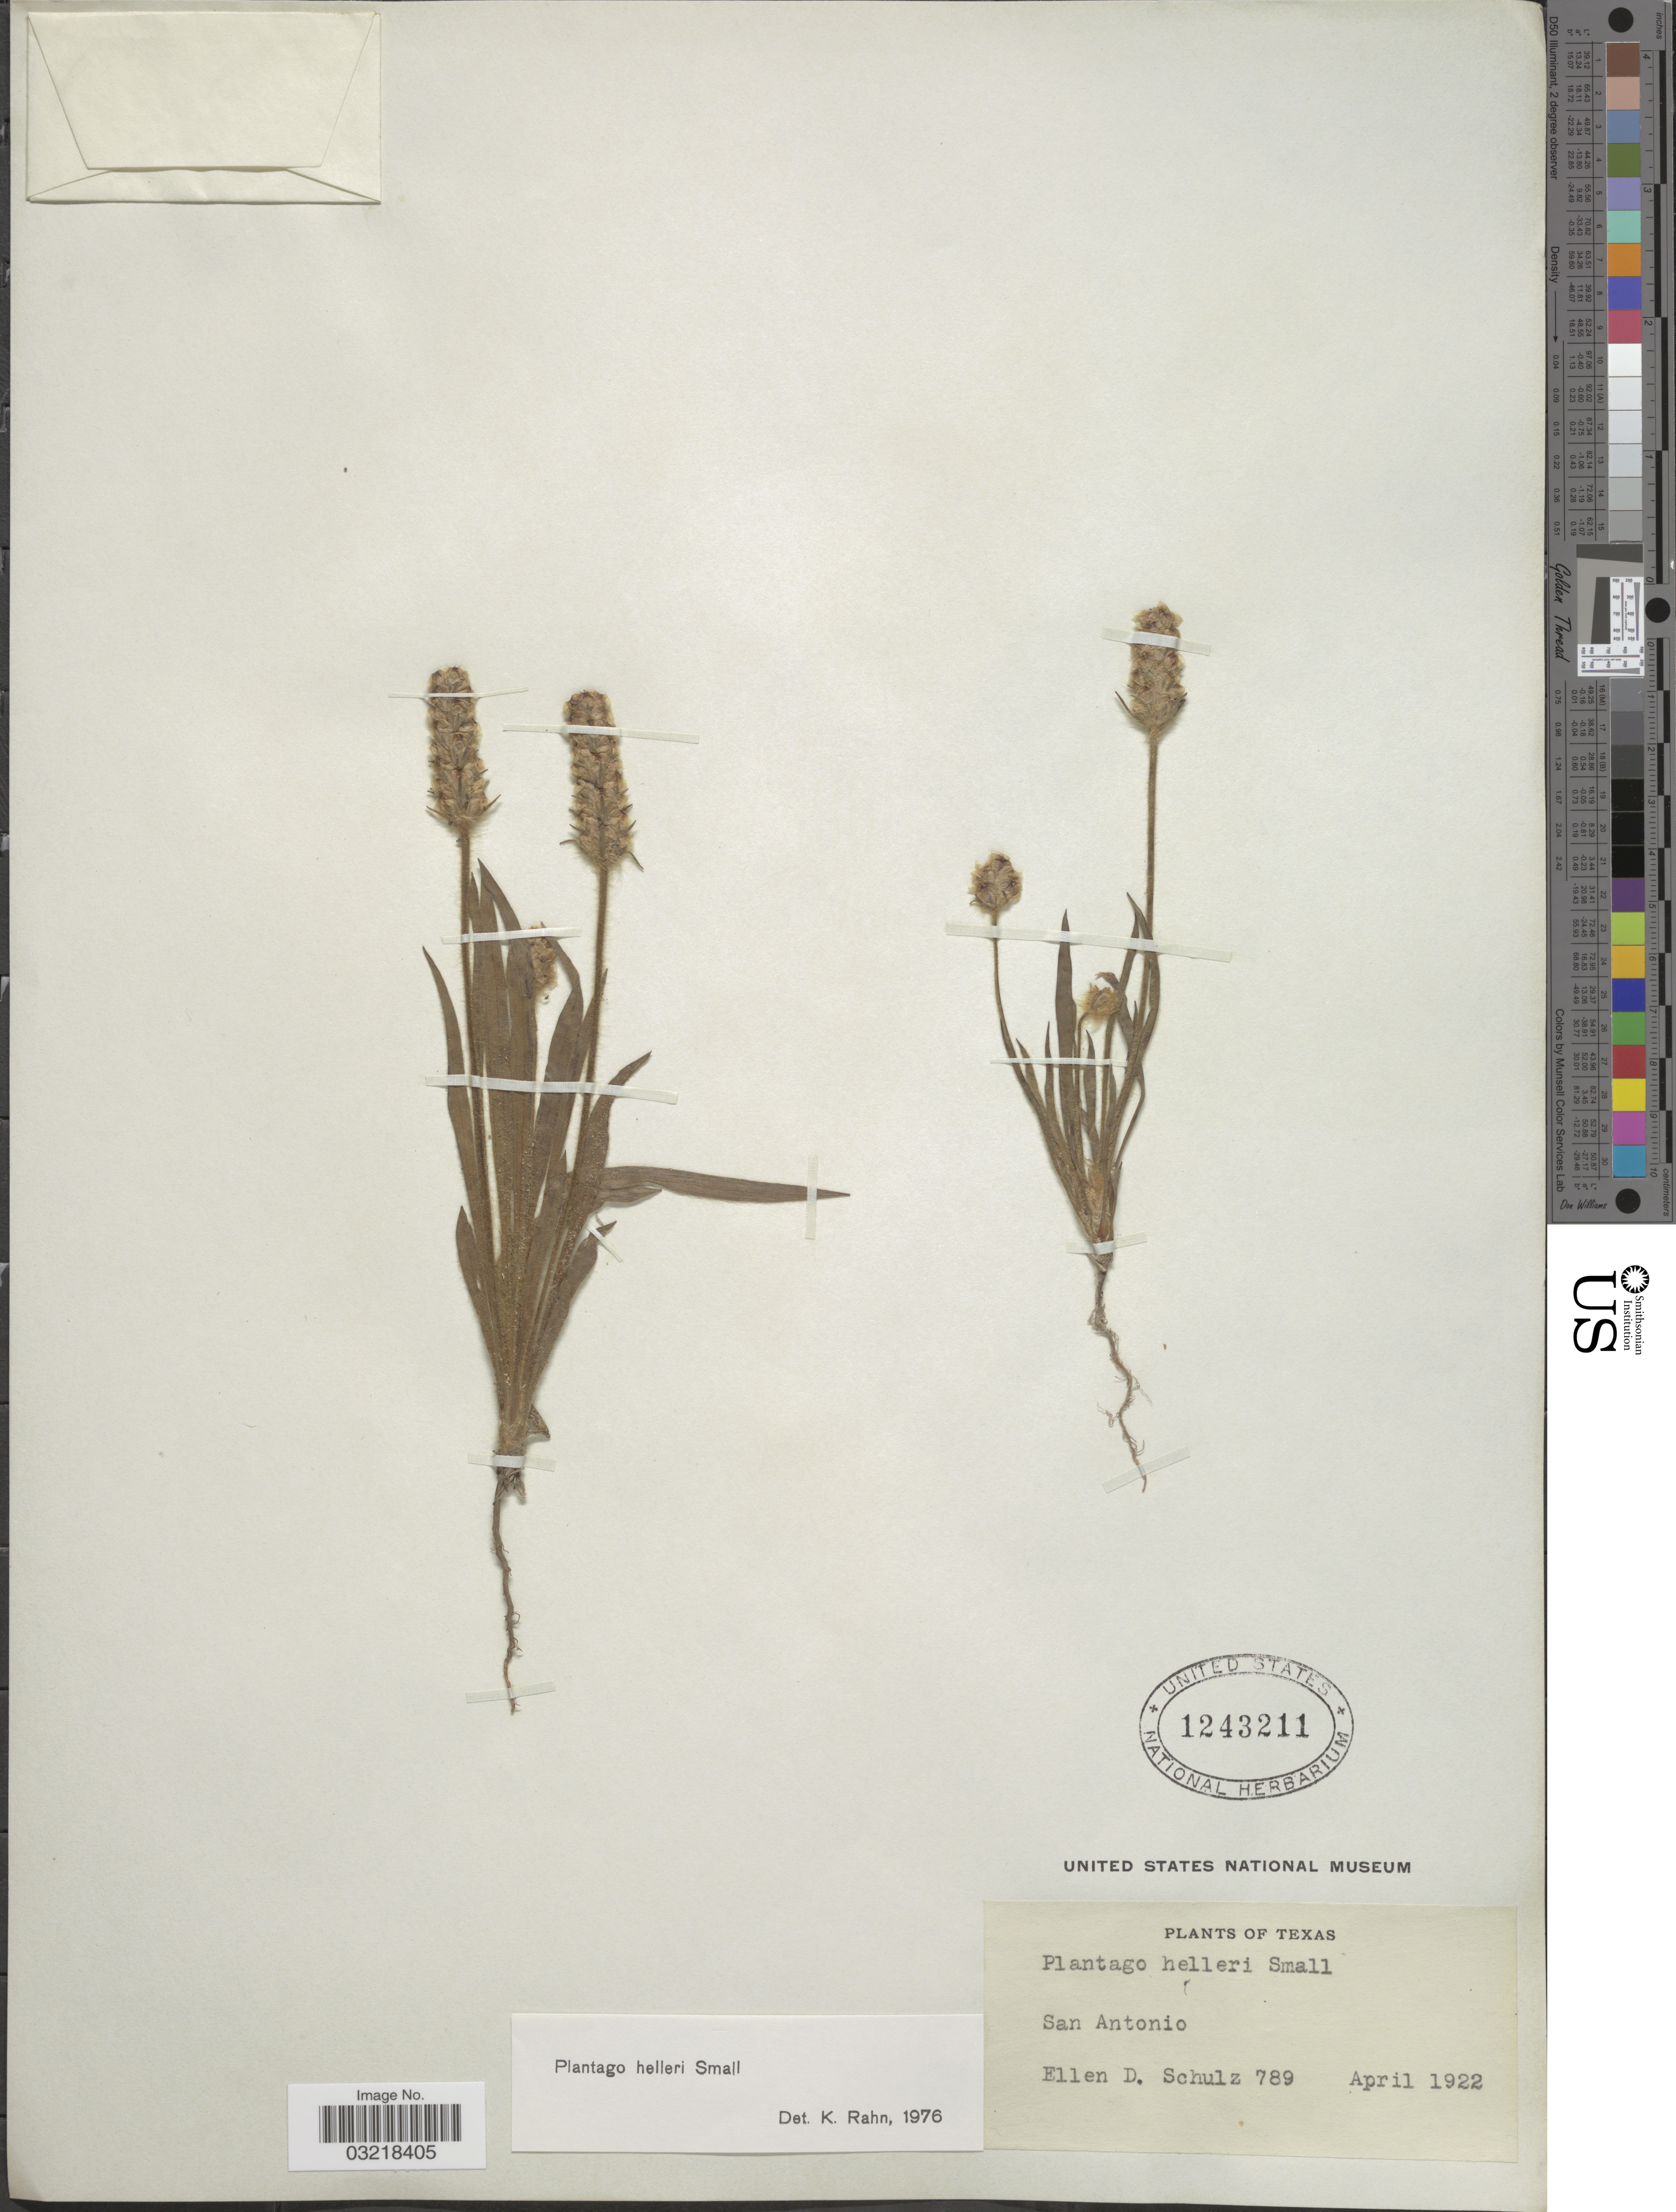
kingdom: Plantae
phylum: Tracheophyta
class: Magnoliopsida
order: Lamiales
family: Plantaginaceae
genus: Plantago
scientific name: Plantago helleri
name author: Small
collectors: E. D. Schulz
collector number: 789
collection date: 1922-04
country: United States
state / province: Texas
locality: San Antonio.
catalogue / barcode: US 1243211